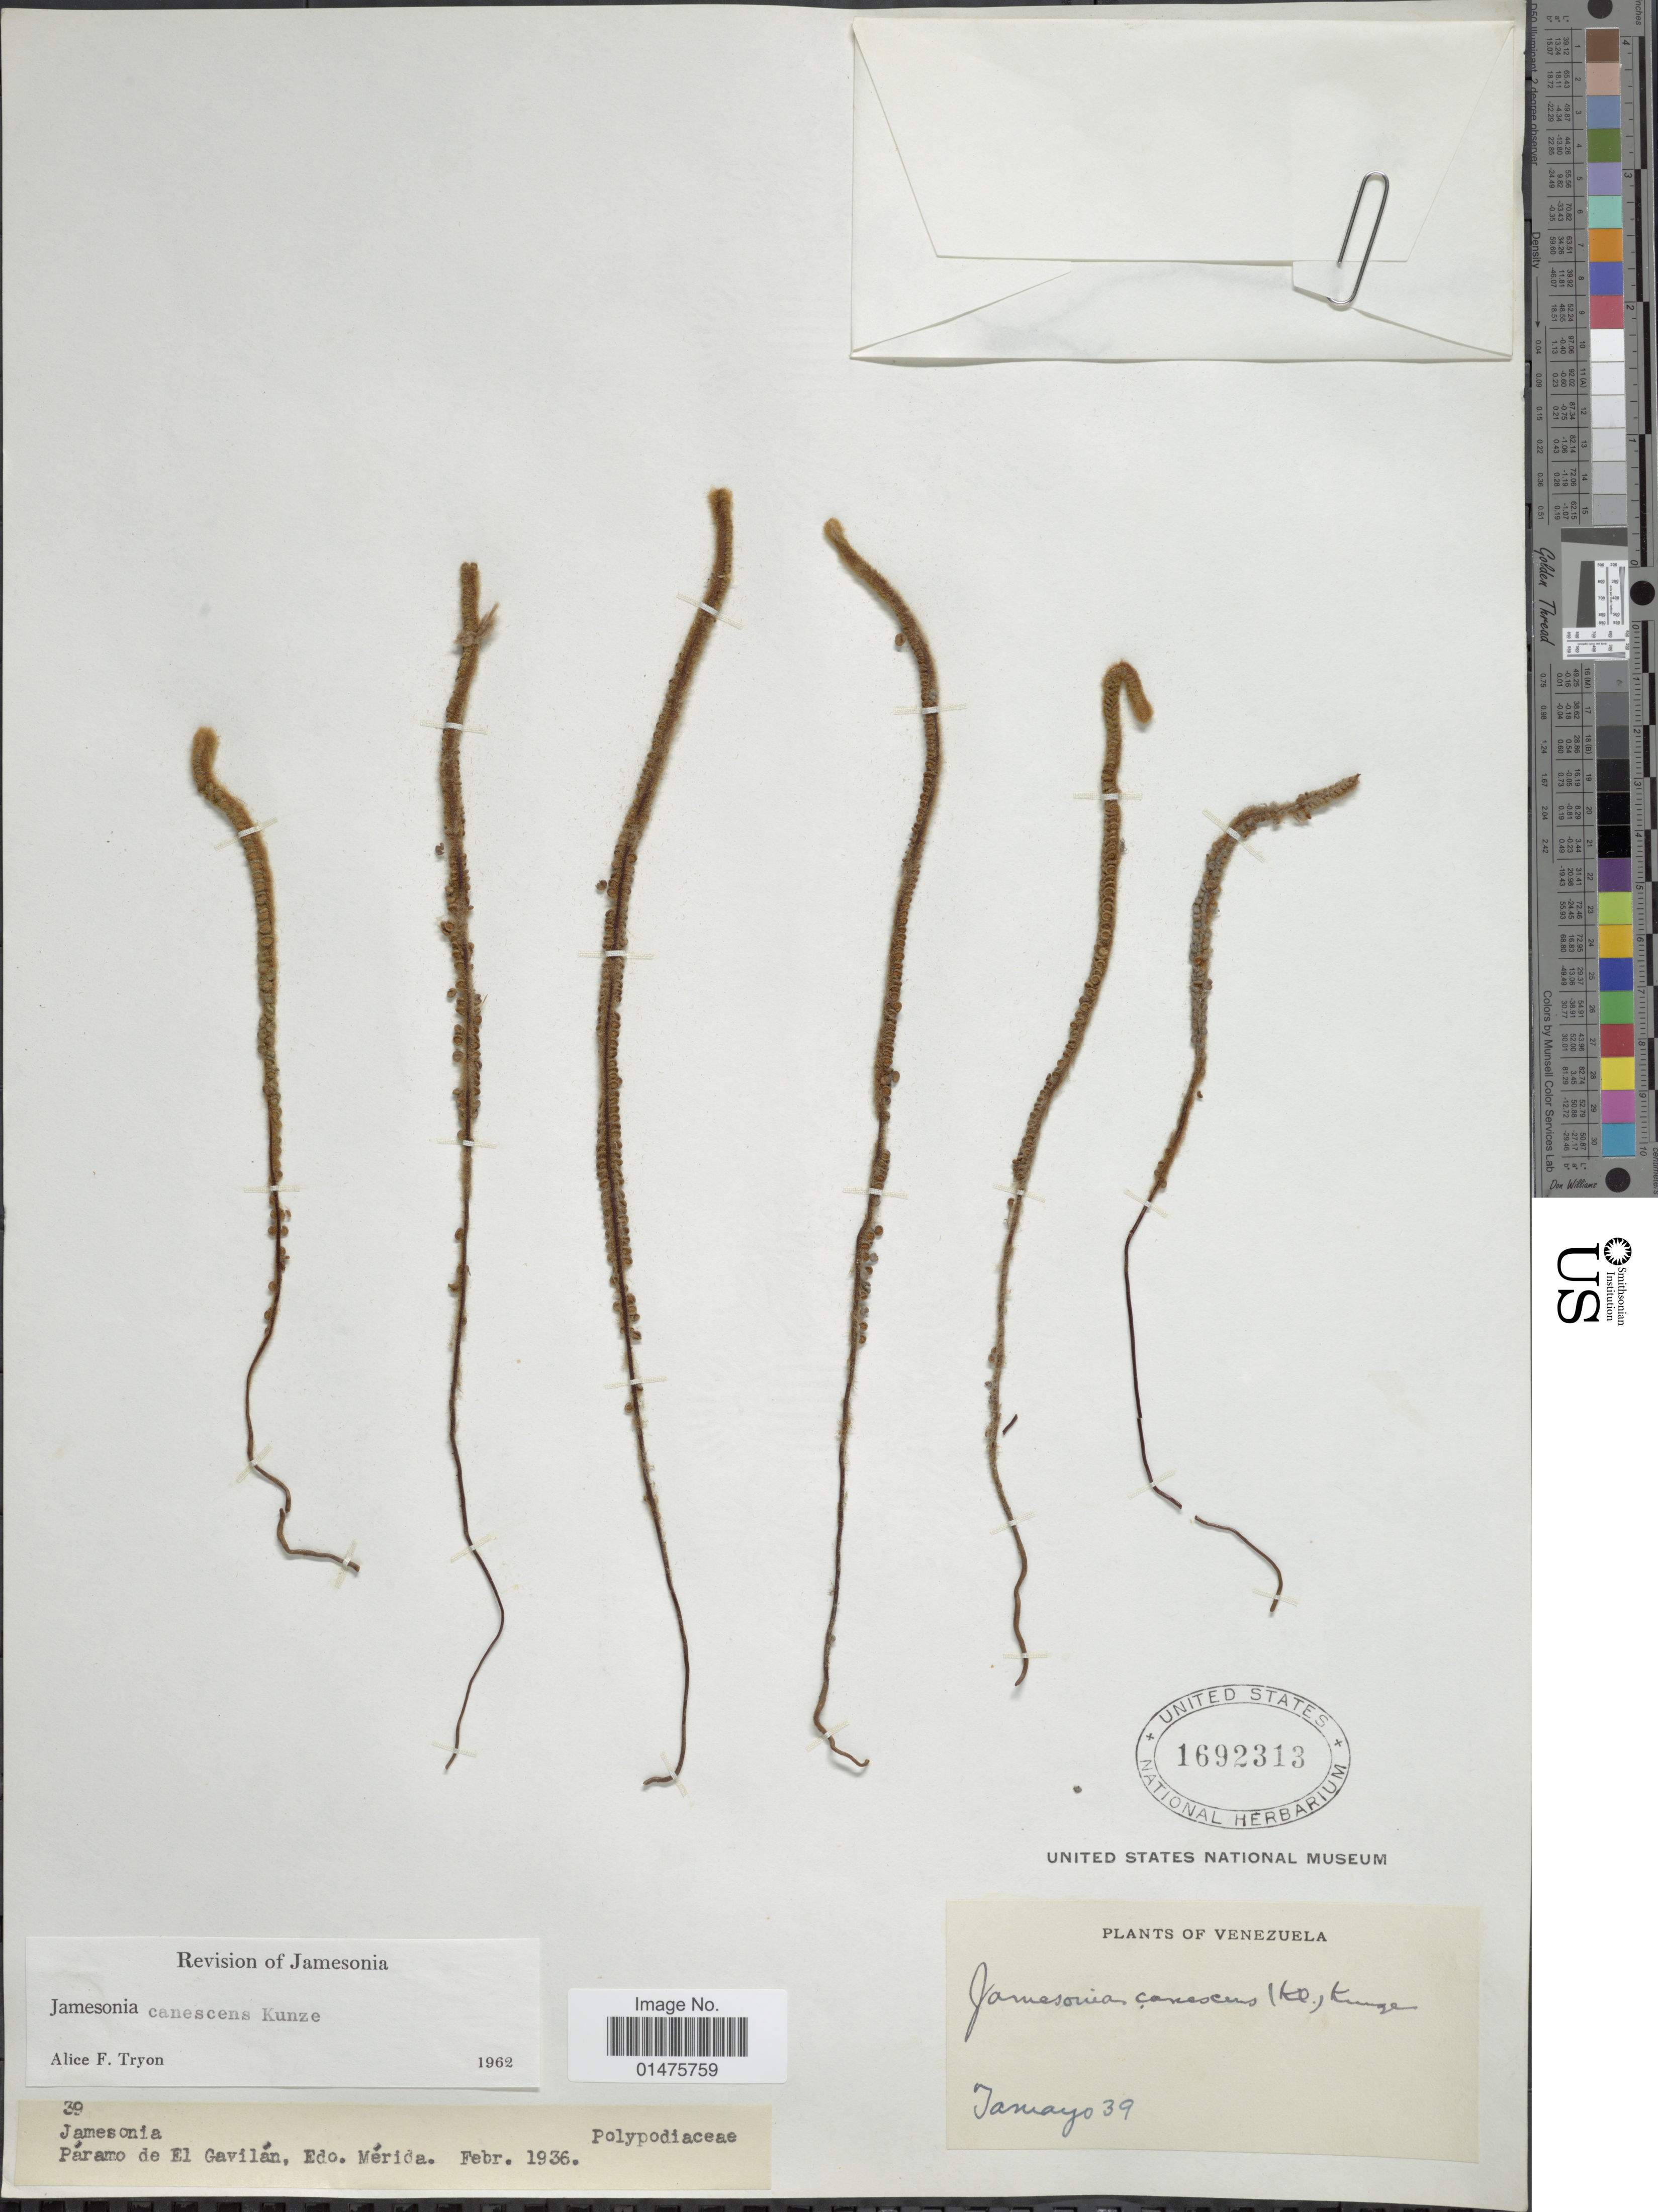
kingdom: Plantae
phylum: Tracheophyta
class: Polypodiopsida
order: Polypodiales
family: Pteridaceae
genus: Jamesonia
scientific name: Jamesonia canescens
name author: Kunze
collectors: -. Tamayo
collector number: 39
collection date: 1936-02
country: Venezuela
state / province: Mérida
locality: Páramo de El Gavilán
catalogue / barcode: US 1692313